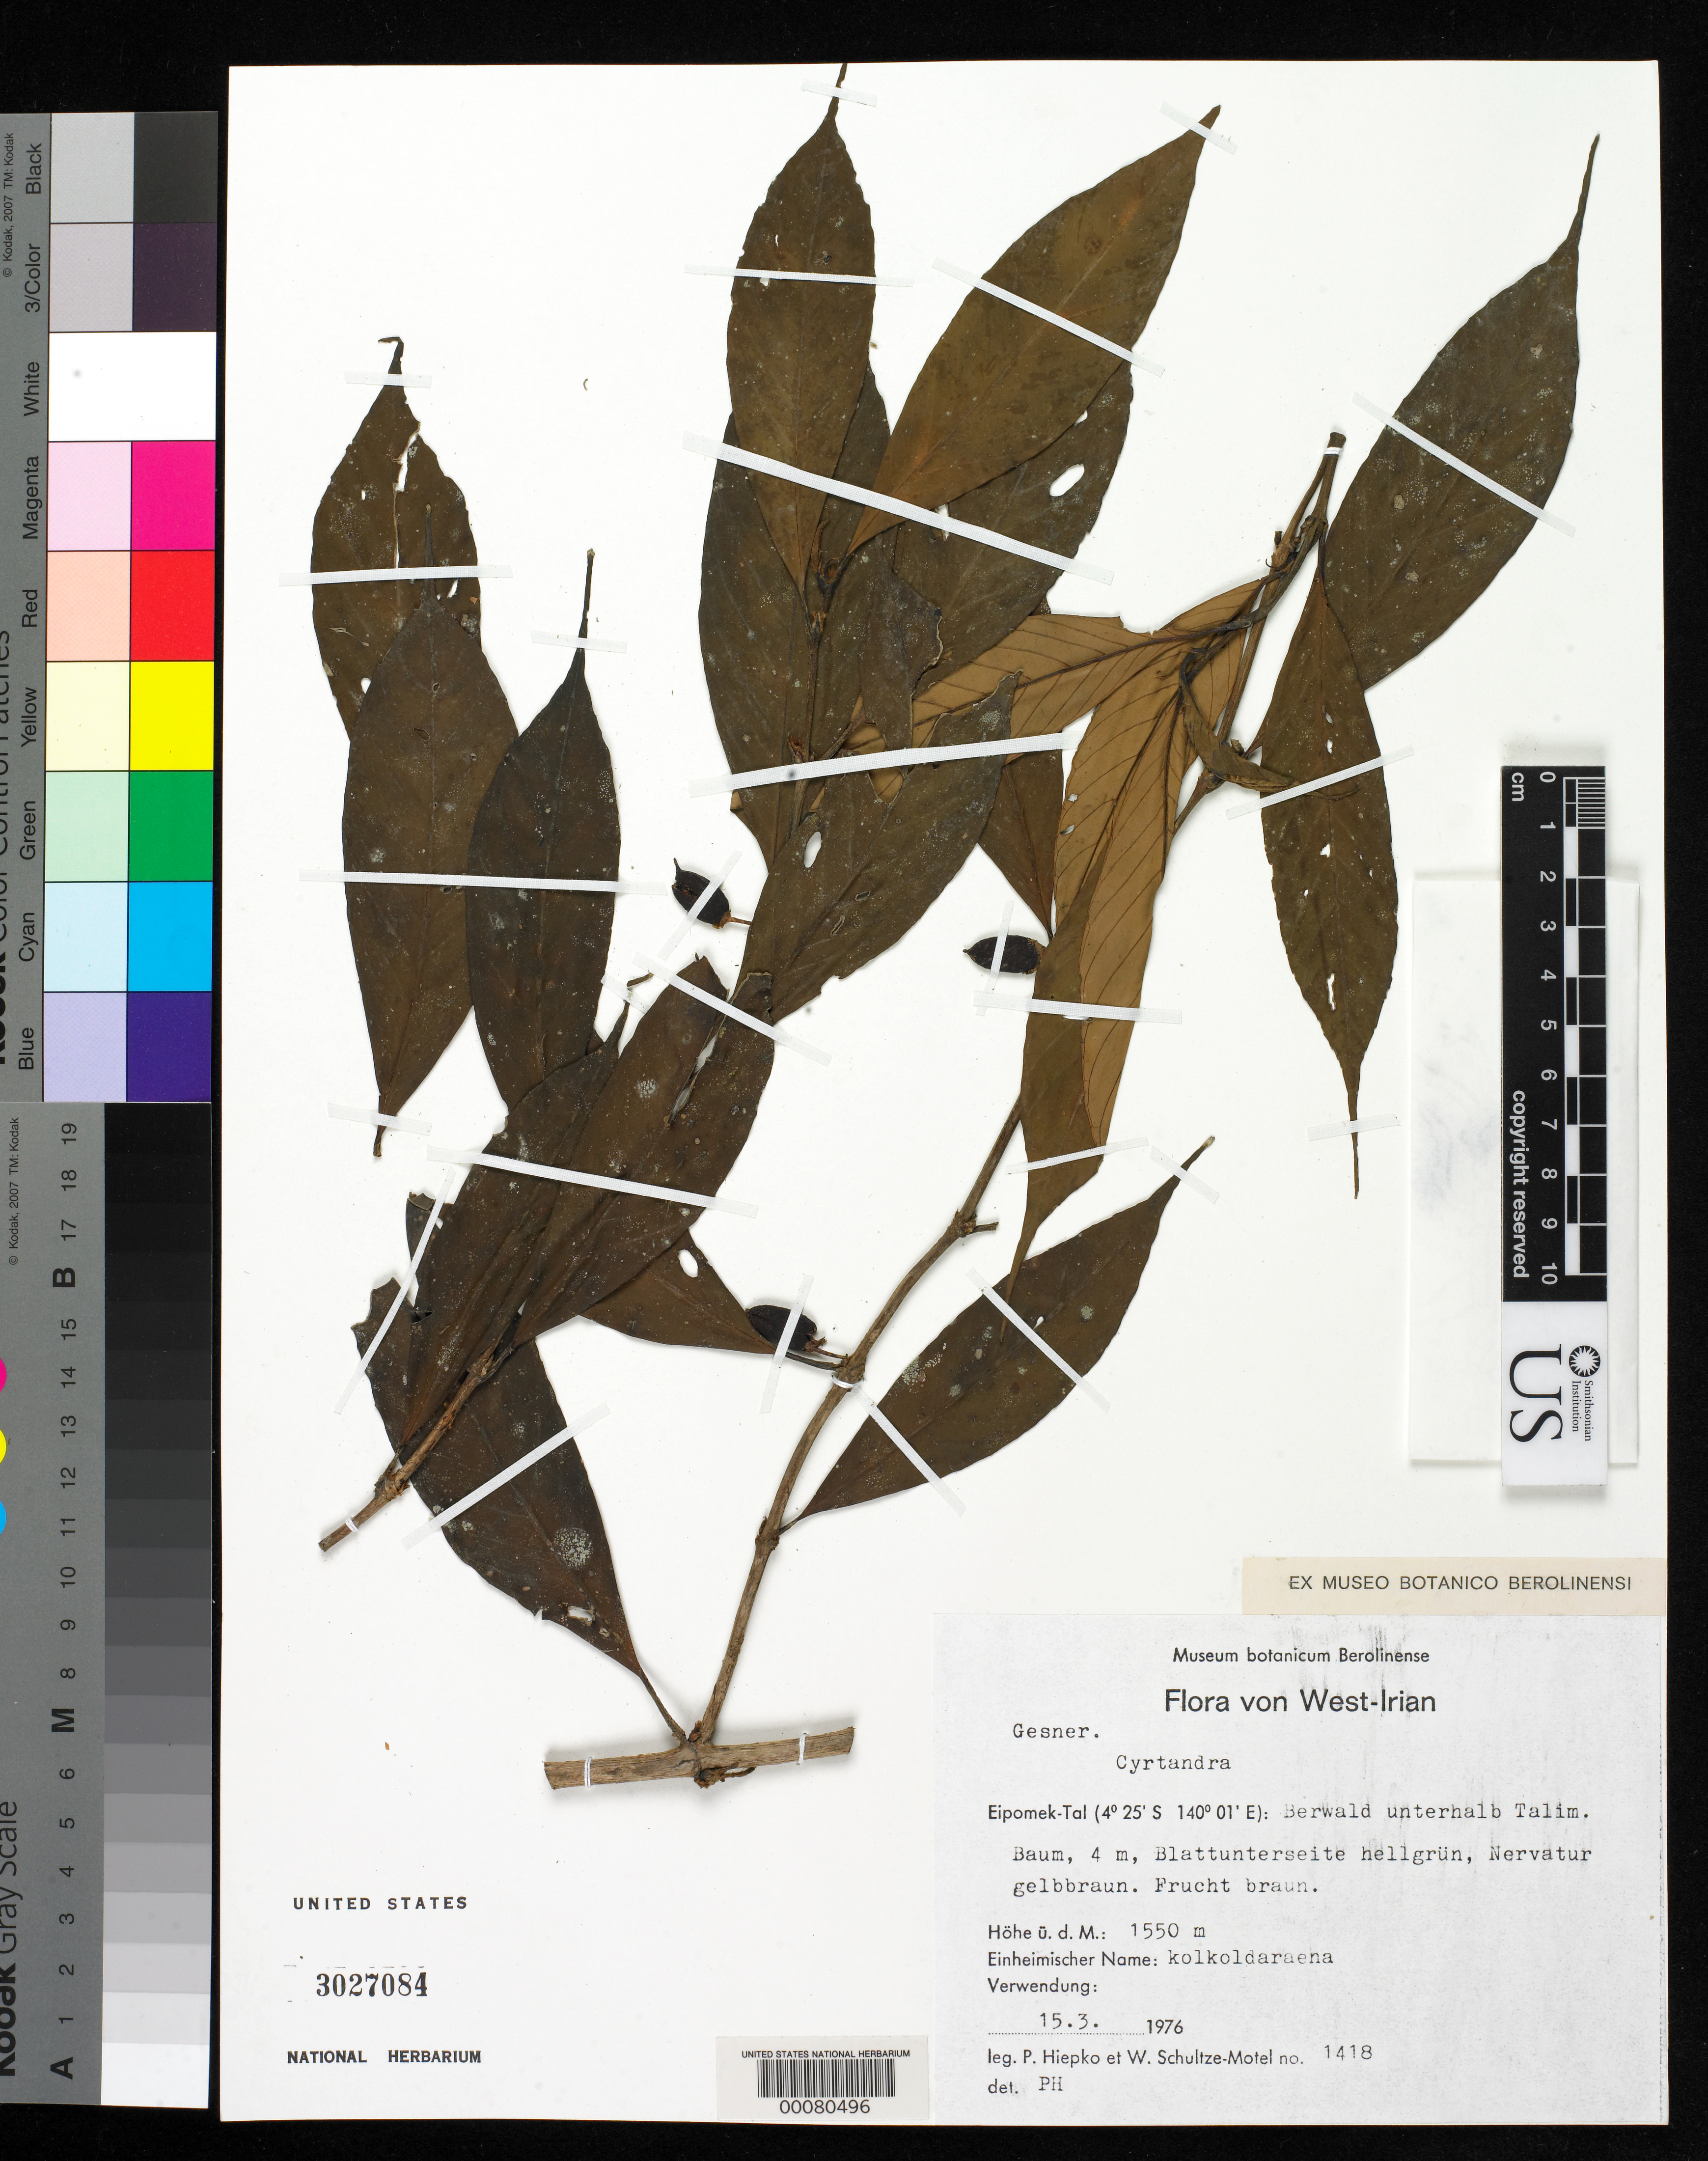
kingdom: Plantae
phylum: Tracheophyta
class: Magnoliopsida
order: Lamiales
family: Gesneriaceae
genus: Cyrtandra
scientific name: Cyrtandra sp.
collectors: P. H. Hiepko & W. Schultze-Motel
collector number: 1418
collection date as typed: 15 Mar 1976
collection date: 1976-03-15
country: Indonesia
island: New Guinea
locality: (in German) Berwald unterhalb Talim.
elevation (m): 1550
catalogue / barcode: US 3027084